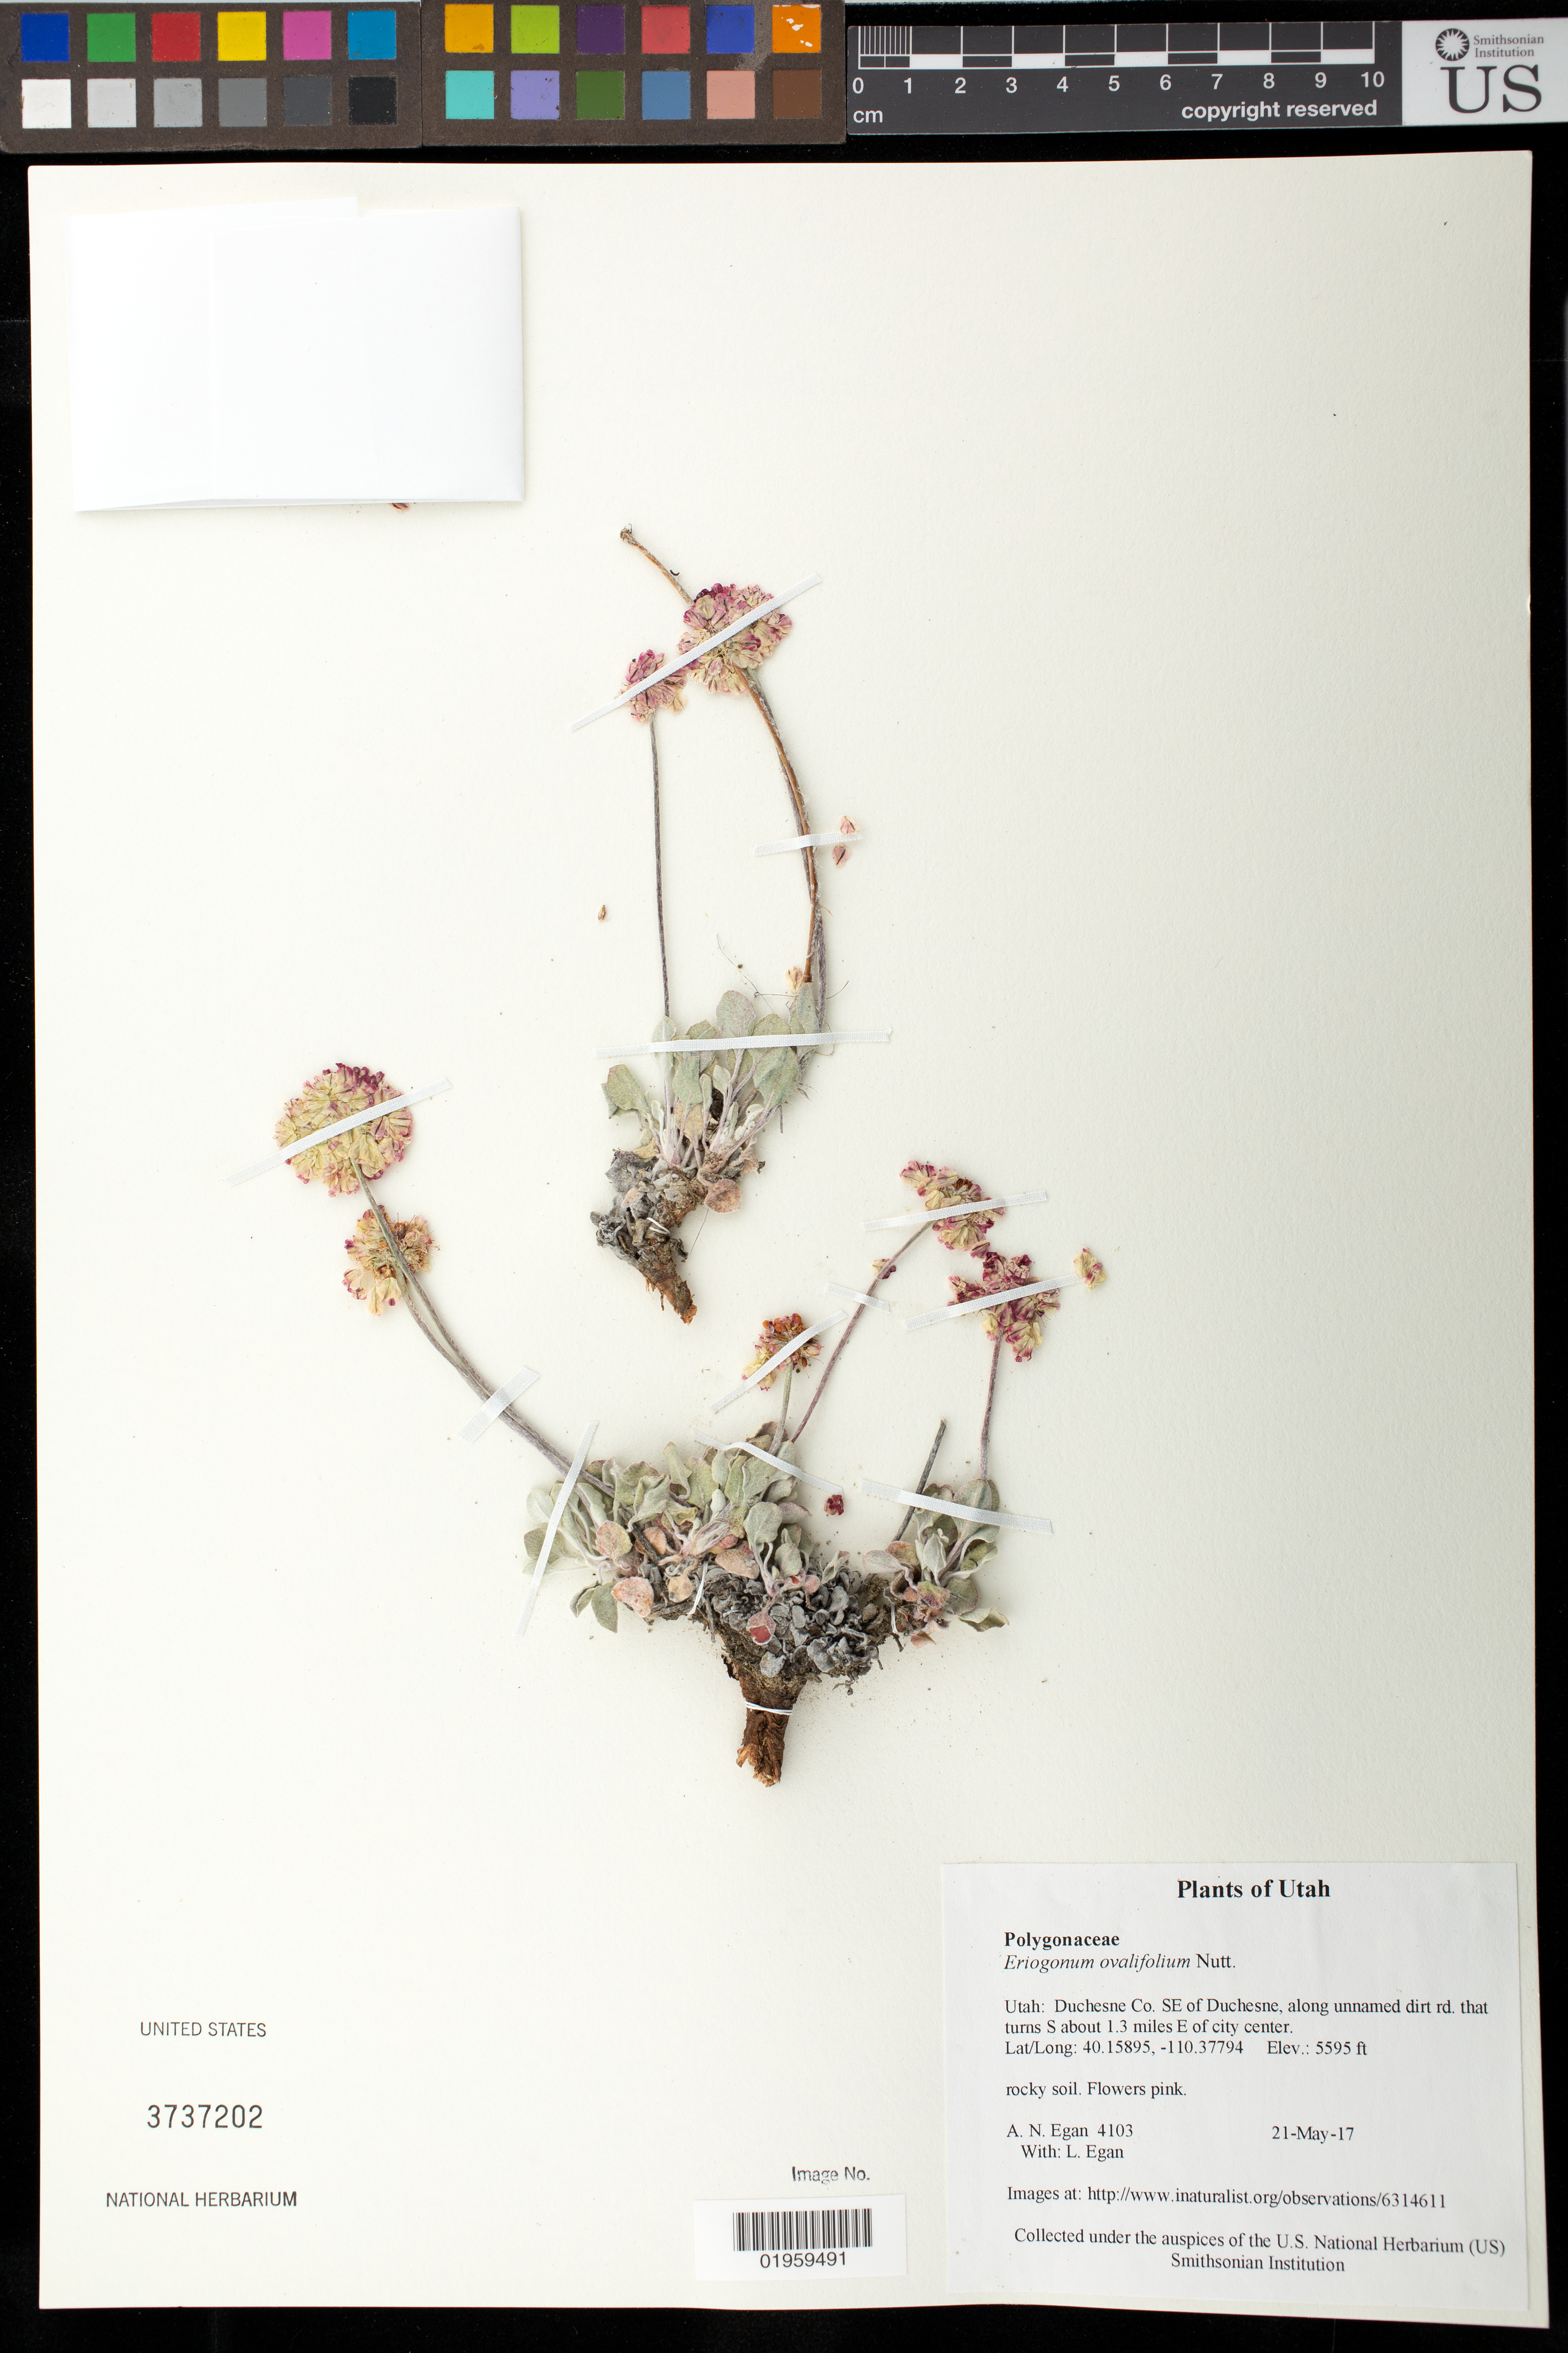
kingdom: Plantae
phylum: Tracheophyta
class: Magnoliopsida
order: Caryophyllales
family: Polygonaceae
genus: Eriogonum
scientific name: Eriogonum ovalifolium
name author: Nutt.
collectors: A. N. Egan & L. Egan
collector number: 4103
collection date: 2017-05-21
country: United States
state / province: Utah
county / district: Duchesne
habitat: rocky soil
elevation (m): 1705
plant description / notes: http://www.inaturalist.org/observations/6314611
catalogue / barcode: US 3737202